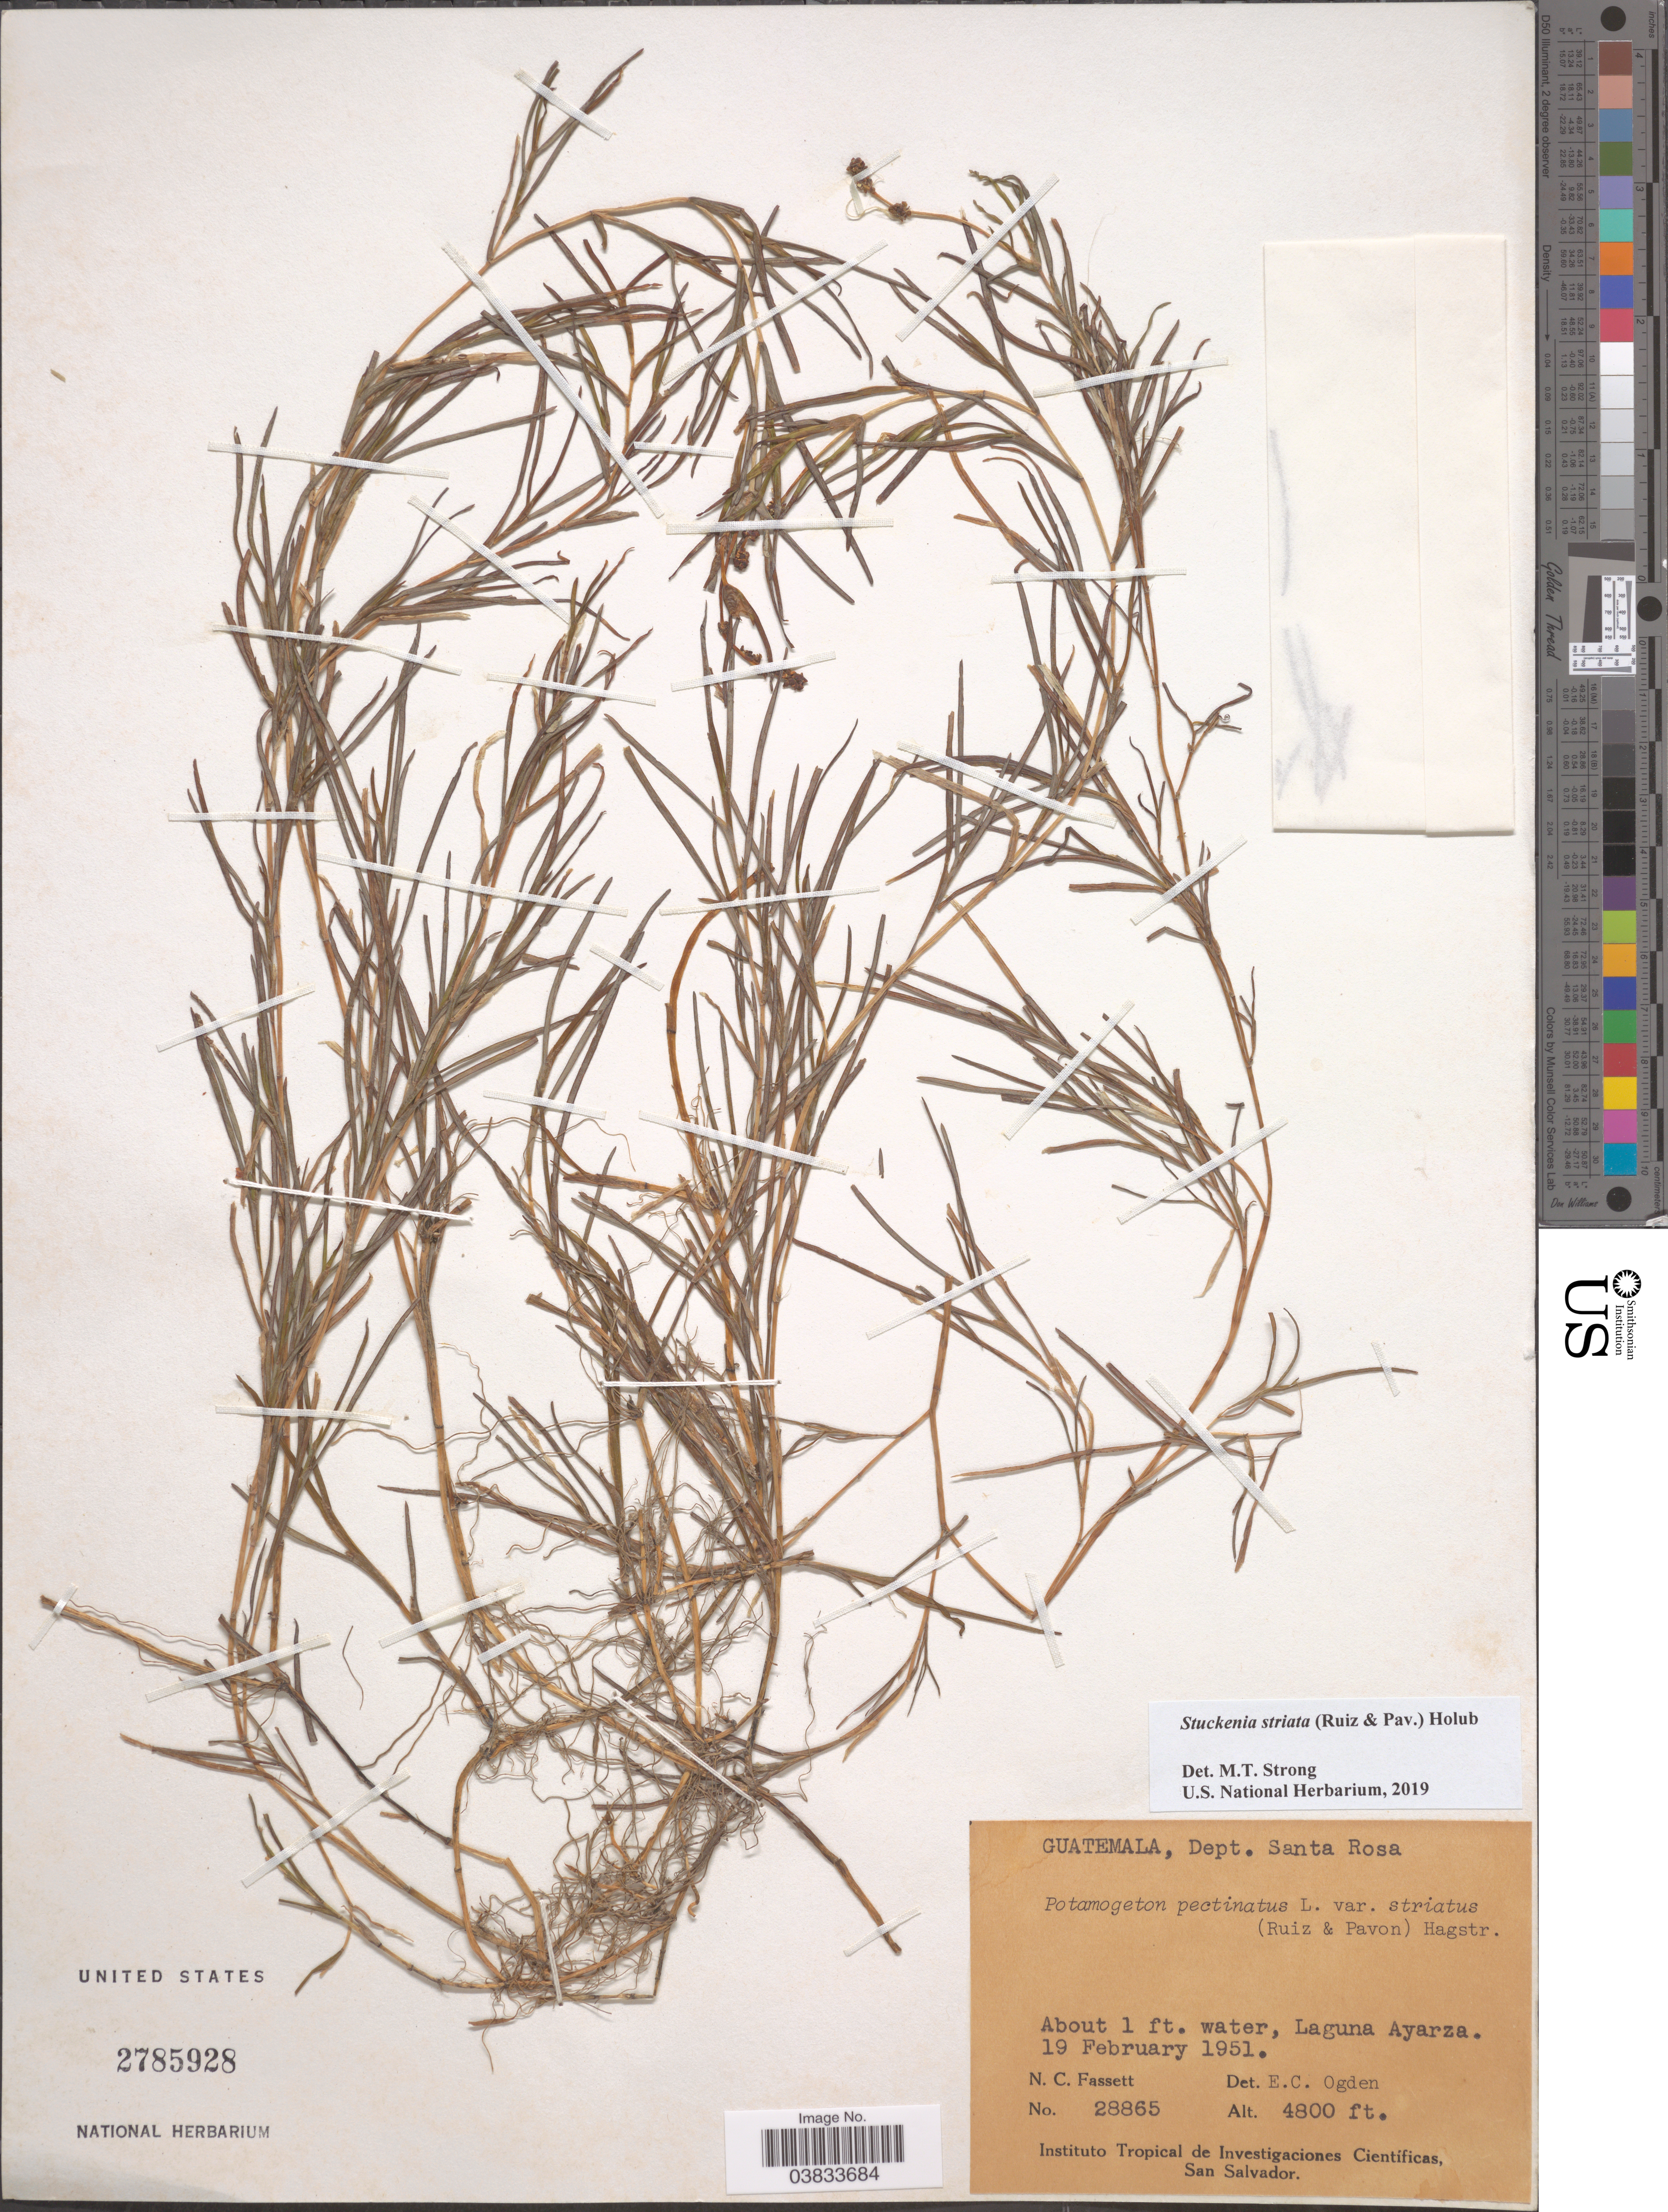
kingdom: Plantae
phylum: Tracheophyta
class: Liliopsida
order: Alismatales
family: Potamogetonaceae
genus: Stuckenia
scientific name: Stuckenia striata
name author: (Ruiz & Pav.) Holub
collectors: N. C. Fassett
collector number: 28865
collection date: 1951-02-19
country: Guatemala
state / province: Santa Rosa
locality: Dept. Santa Rosa. Laguna Ayarza.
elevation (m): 1463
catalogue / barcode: US 2785928